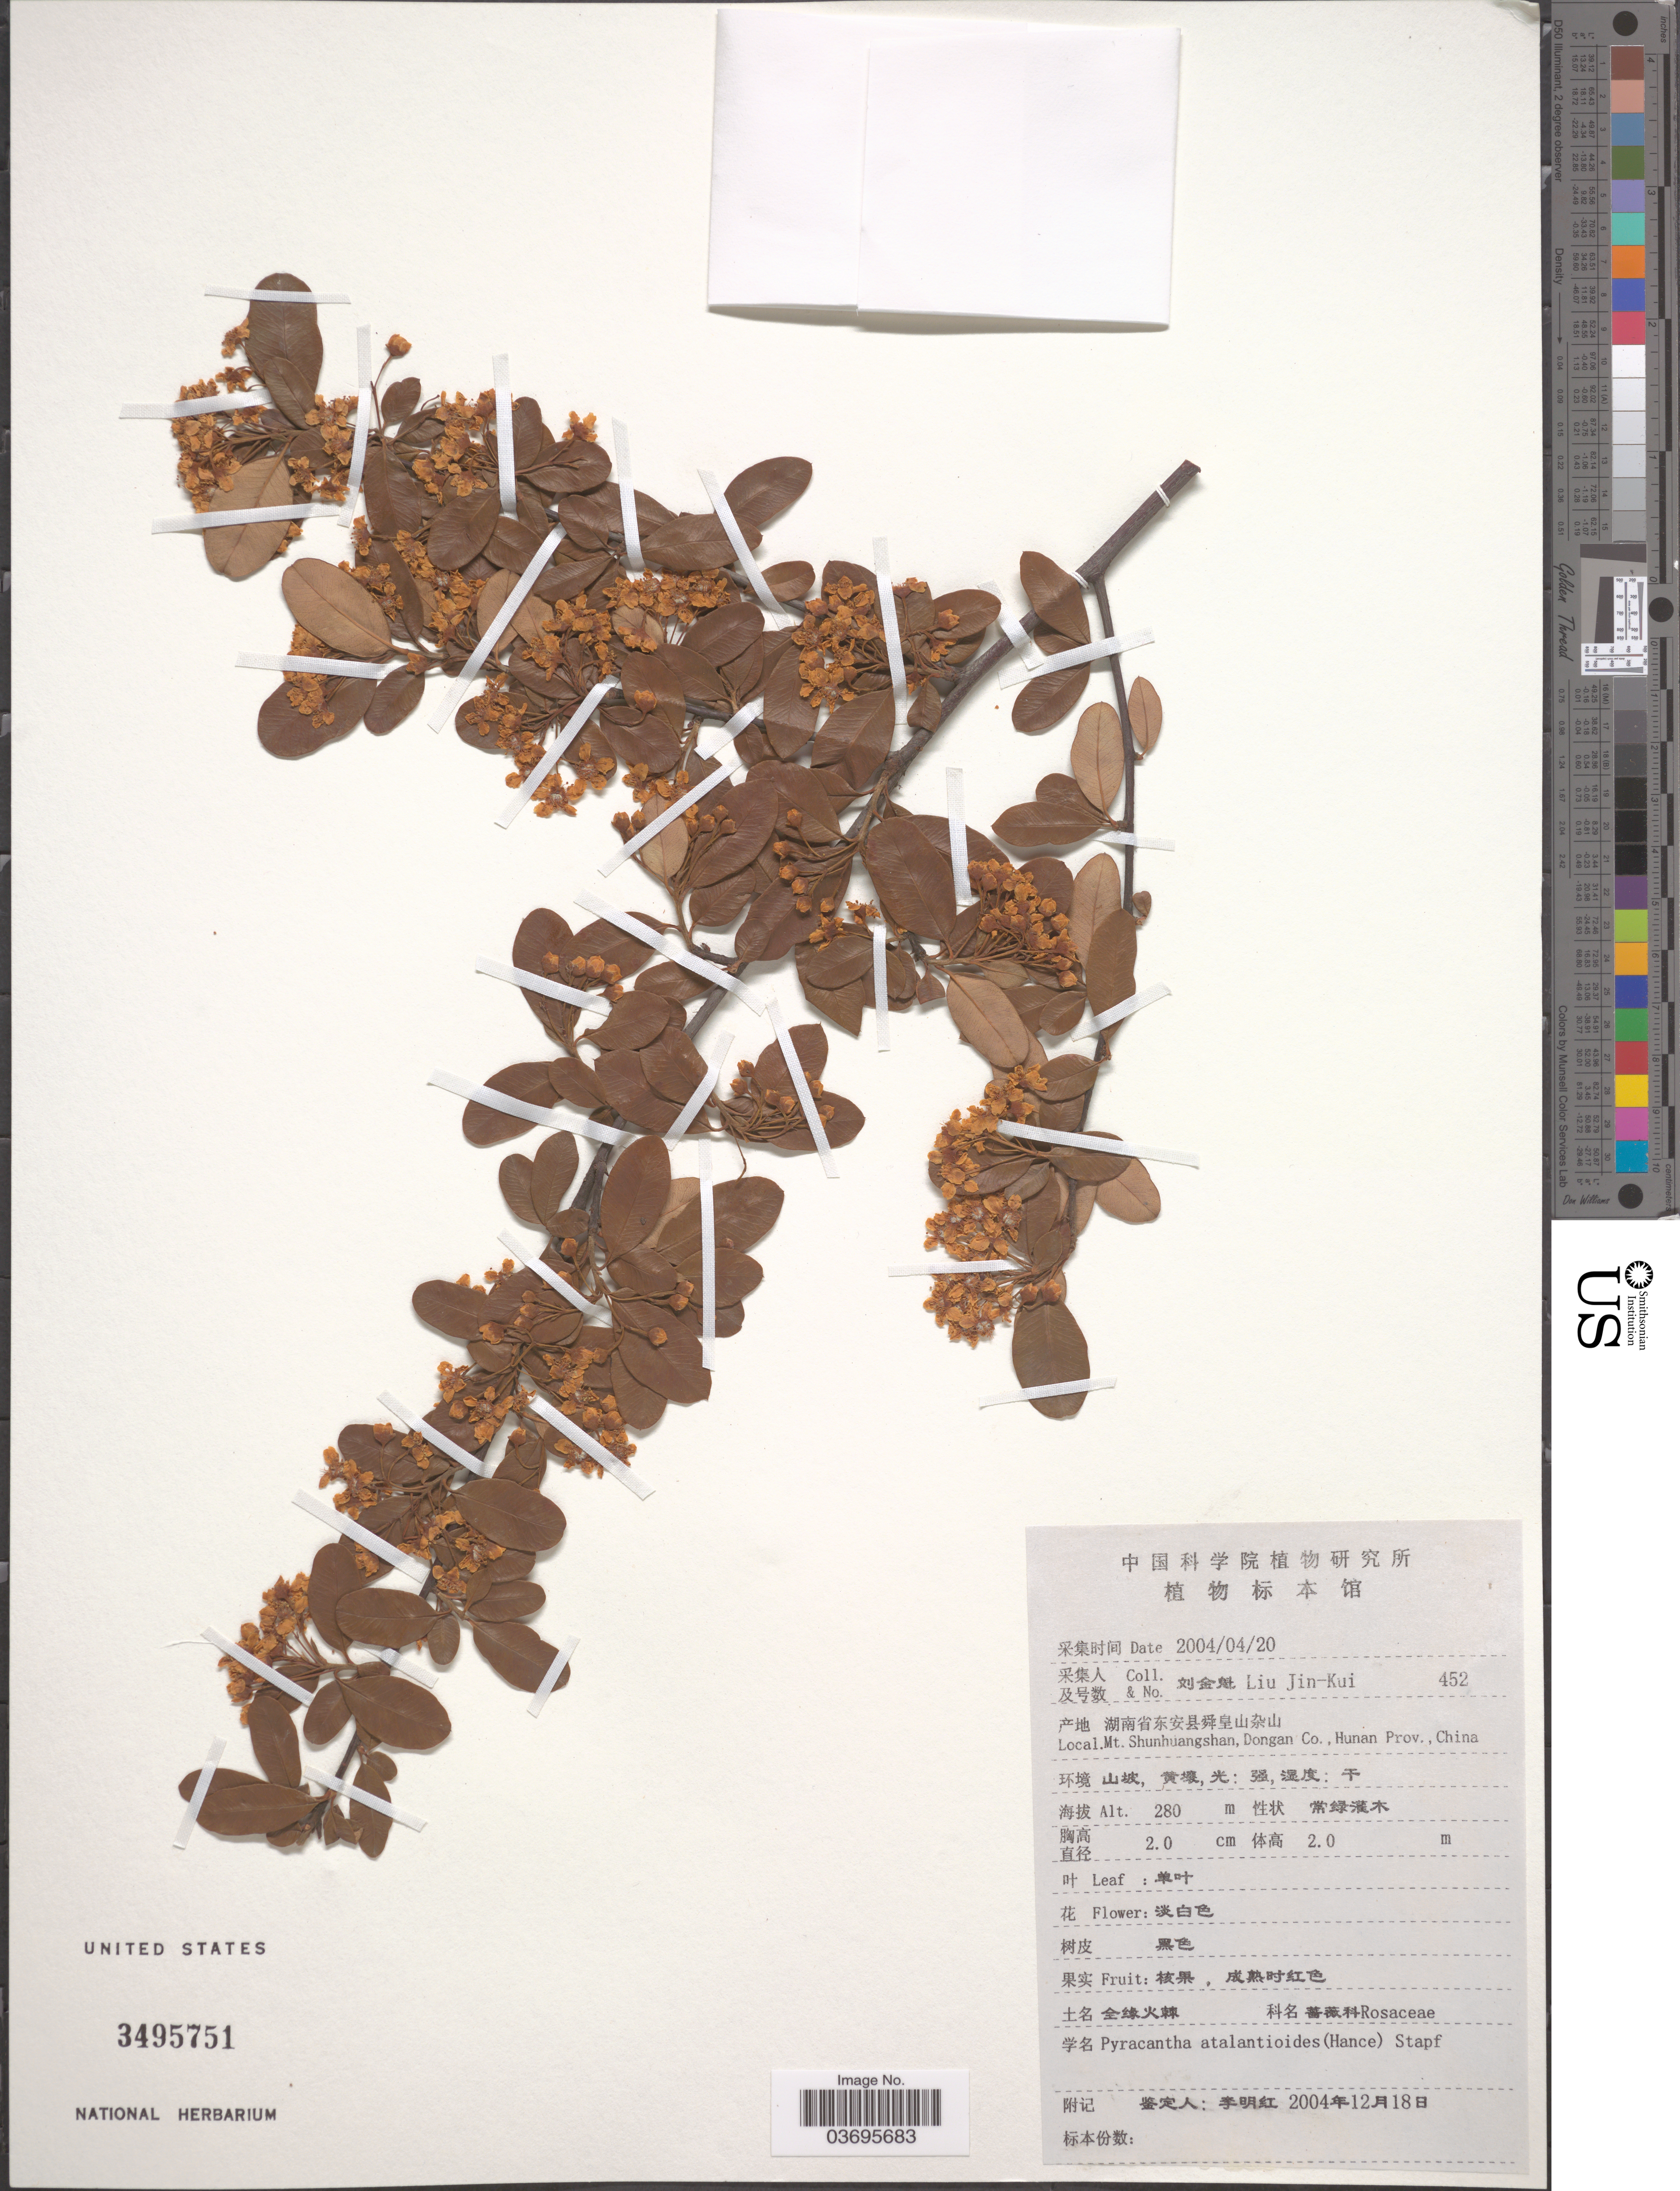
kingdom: Plantae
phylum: Tracheophyta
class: Magnoliopsida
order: Rosales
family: Rosaceae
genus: Pyracantha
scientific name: Pyracantha atalantioides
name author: (Hance) Stapf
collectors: Liu Jin-Kui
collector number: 452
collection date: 2004-04-20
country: China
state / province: Hunan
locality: Mt. Shunhuangshan, Dongan Co.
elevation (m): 280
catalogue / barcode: US 3495751